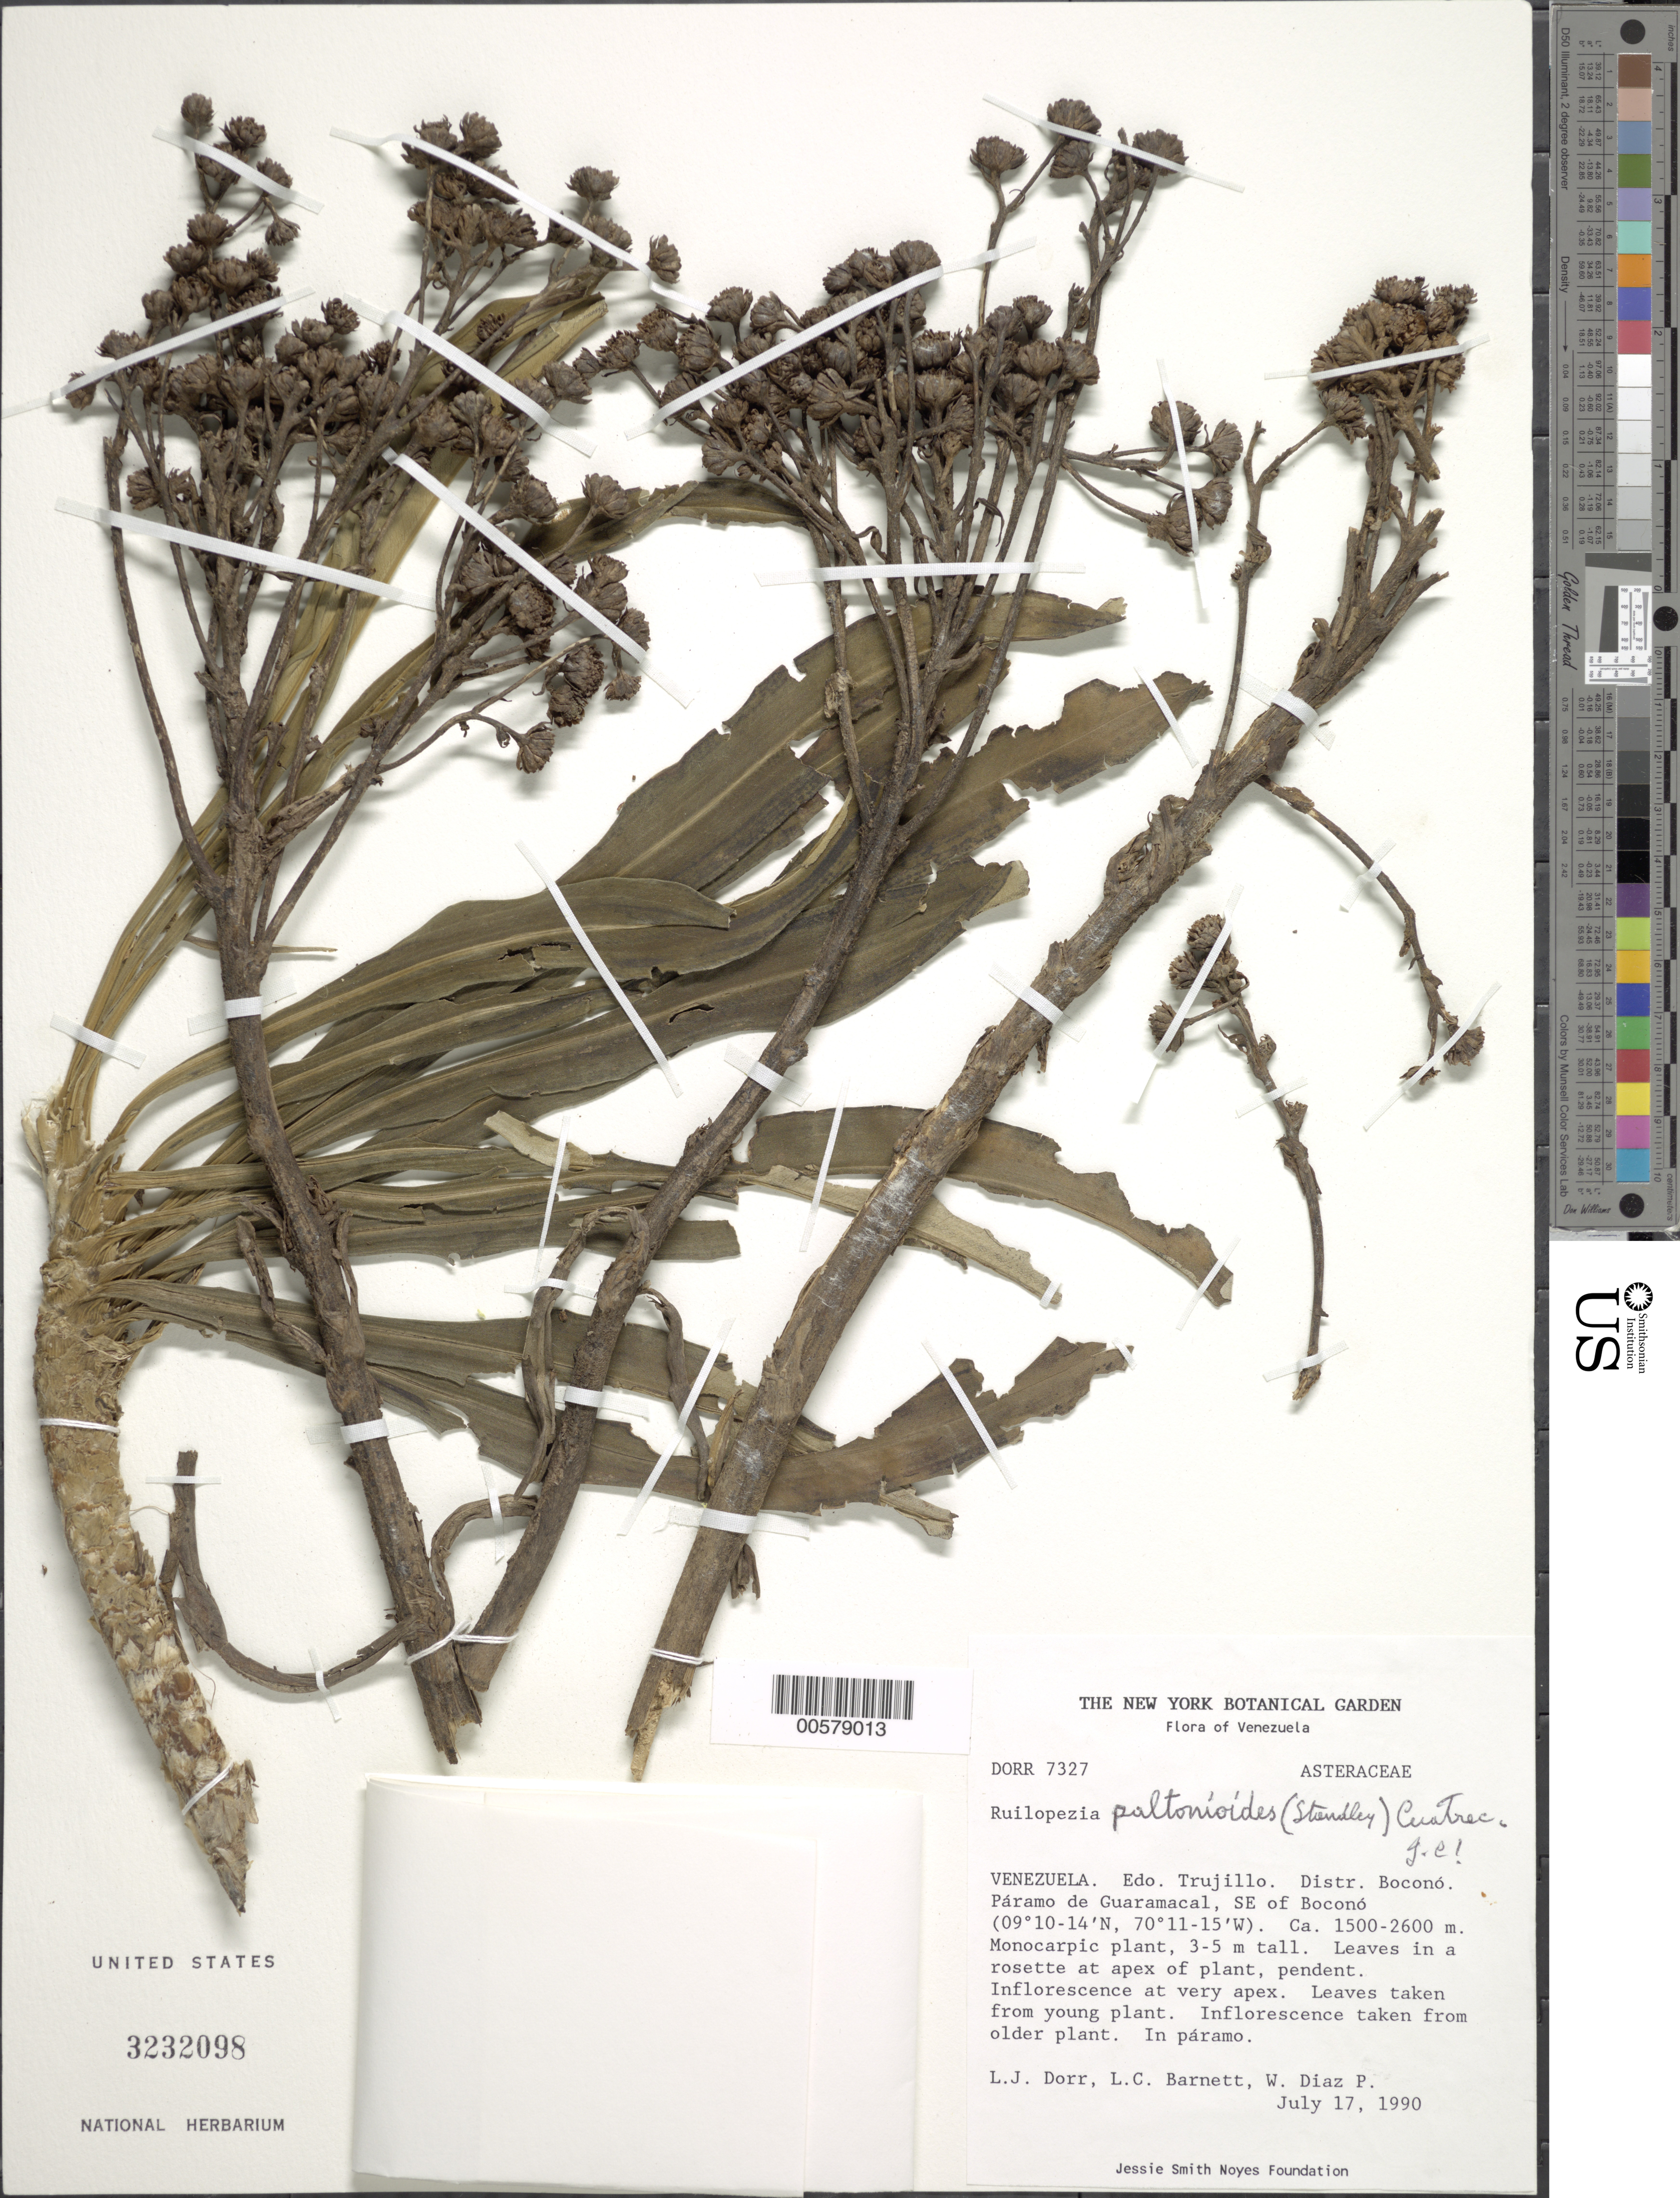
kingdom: Plantae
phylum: Tracheophyta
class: Magnoliopsida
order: Asterales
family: Asteraceae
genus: Ruilopezia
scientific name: Ruilopezia paltonioides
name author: (Standl.) Cuatrec.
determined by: Cuatrecasas, J.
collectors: L. J. Dorr, L. C. Barnett & W. Díaz P.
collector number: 7327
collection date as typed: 17 Jul 1990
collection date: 1990-07-17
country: Venezuela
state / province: Trujillo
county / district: Boconó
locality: Páramo de Guaramacal, SE of Boconó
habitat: In páramo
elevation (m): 1500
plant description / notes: NY, PORT, US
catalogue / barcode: US 3232098